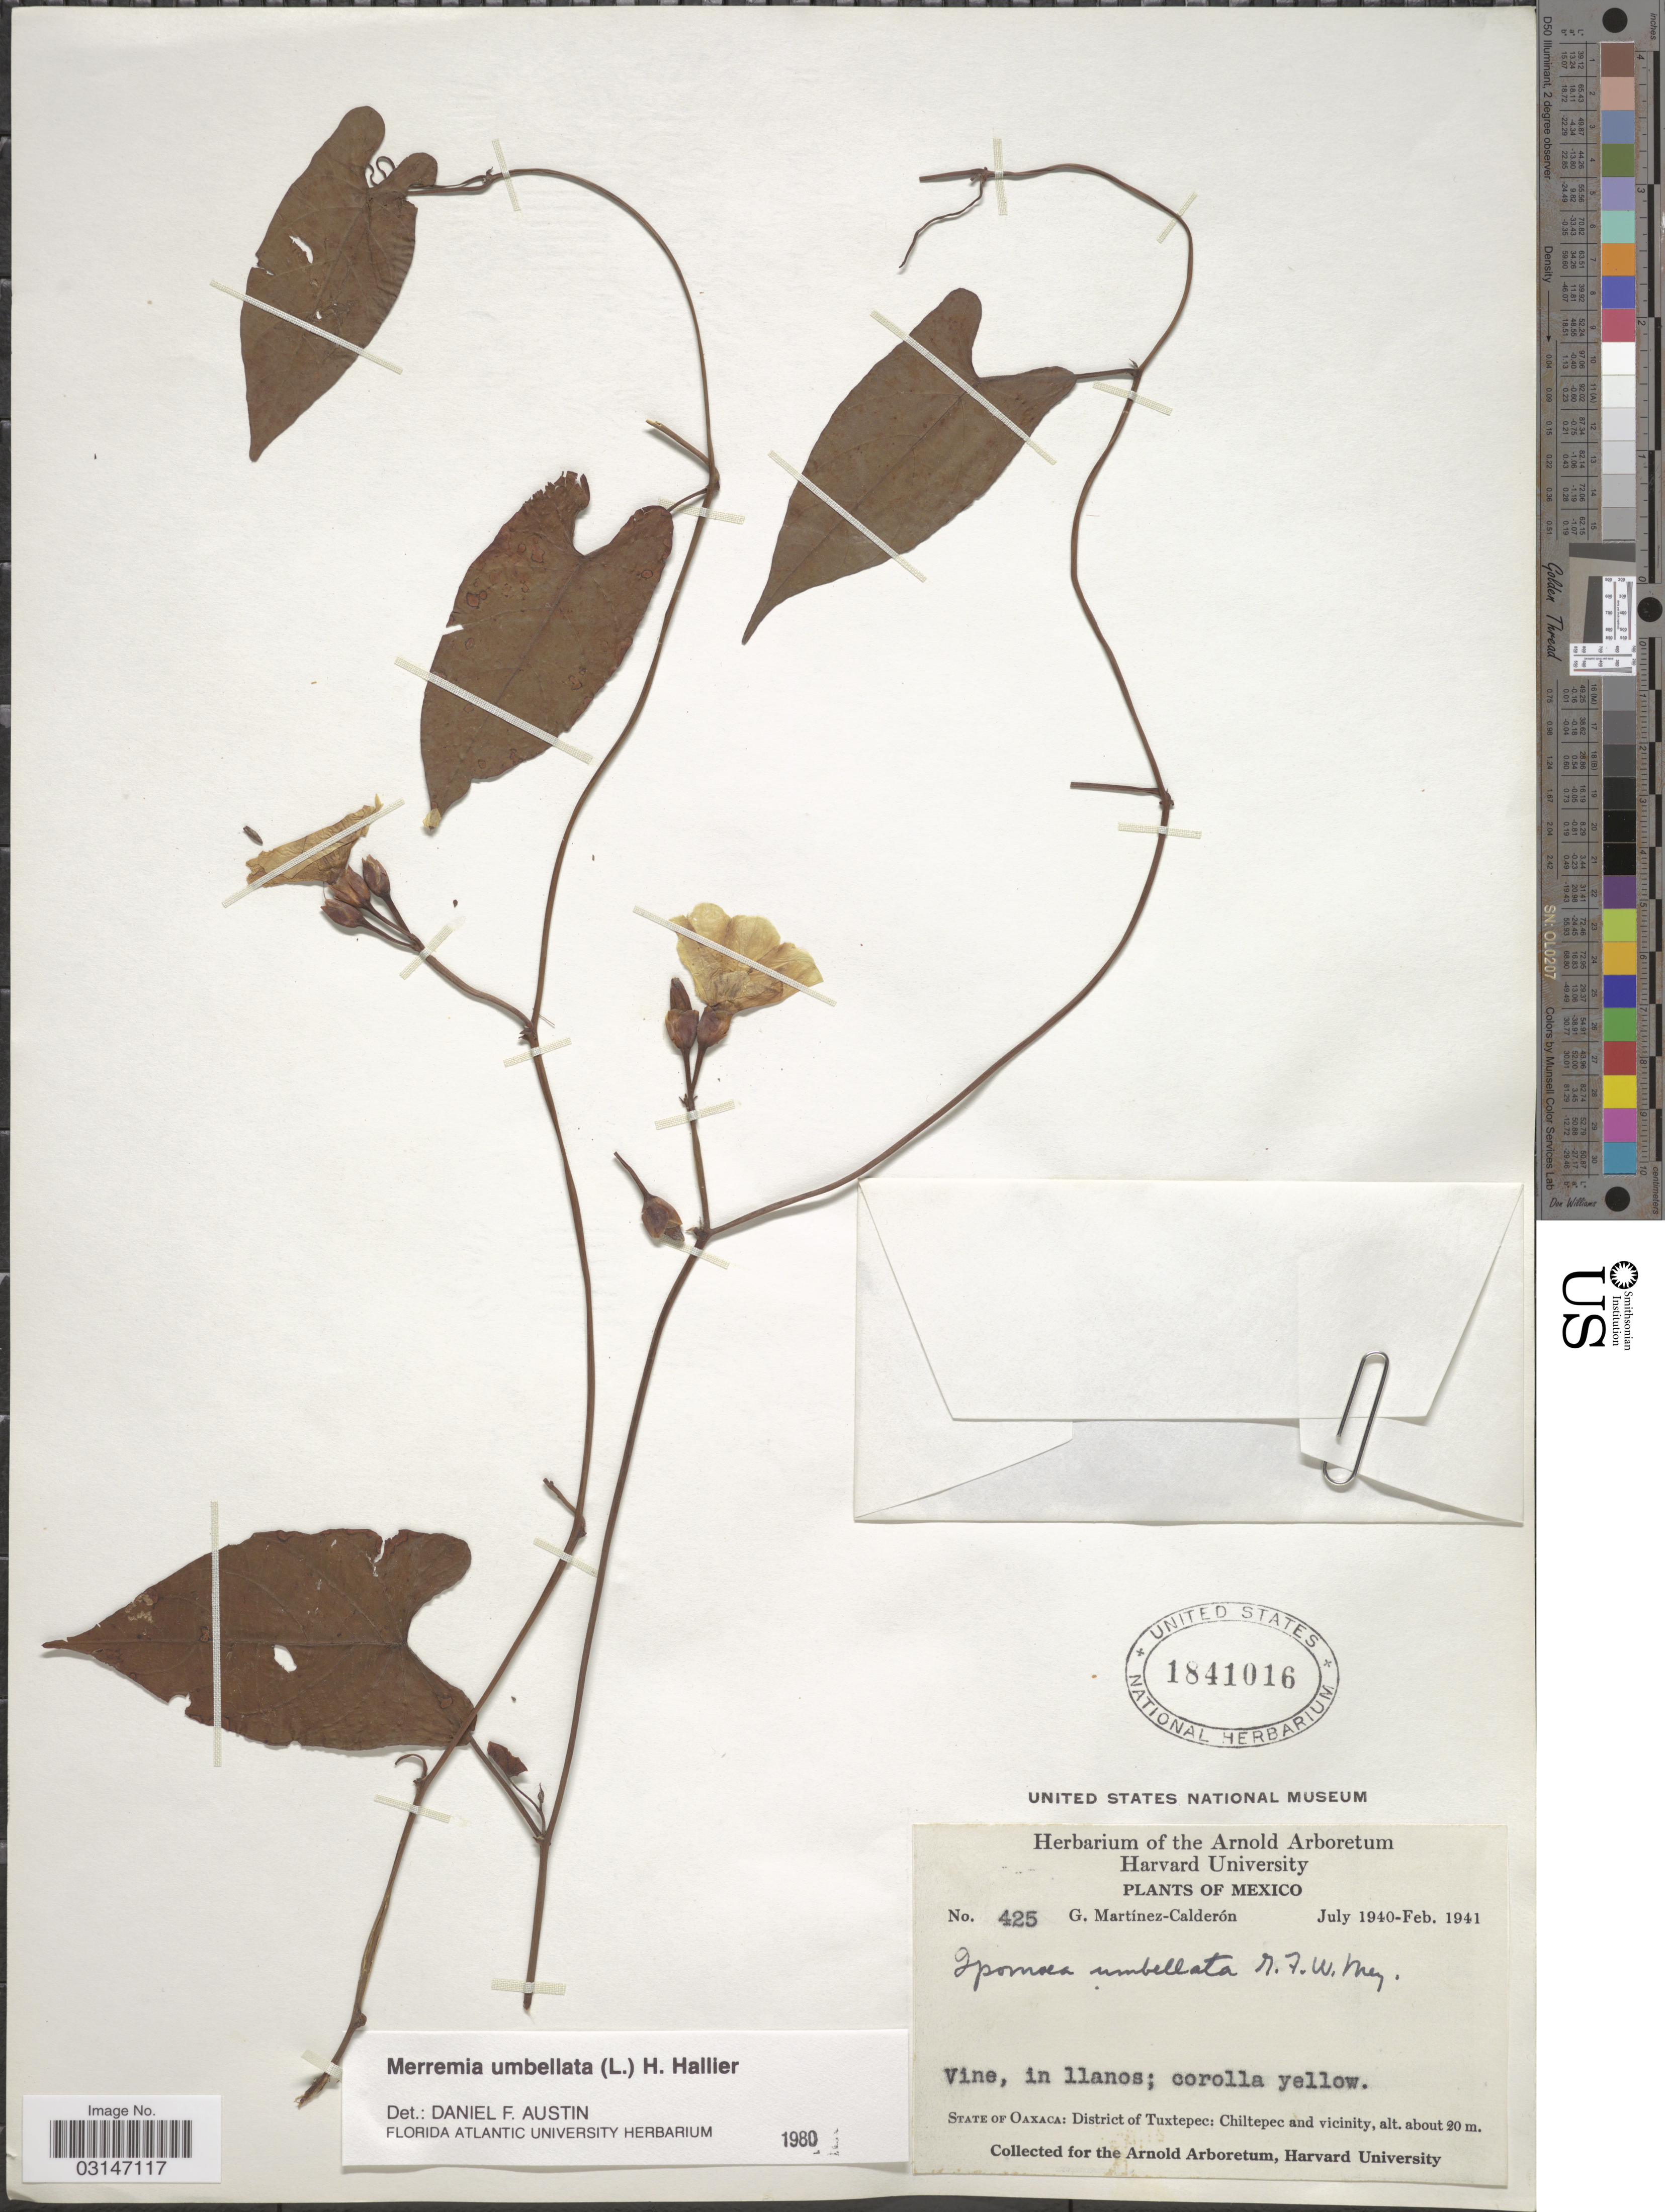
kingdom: Plantae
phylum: Tracheophyta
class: Magnoliopsida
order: Solanales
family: Convolvulaceae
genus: Camonea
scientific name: Camonea umbellata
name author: (L.) A. R. Simões & Staples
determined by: Strong, Mark T., (BOT), Smithsonian Institution - National Museum of Natural History (UNITED STATES)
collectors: G. Martínez Calderón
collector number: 425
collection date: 1940-07/1941-02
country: Mexico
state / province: Oaxaca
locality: District of Tuxtepec: Chiltepec and vicinity.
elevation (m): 20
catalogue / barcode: US 1841016